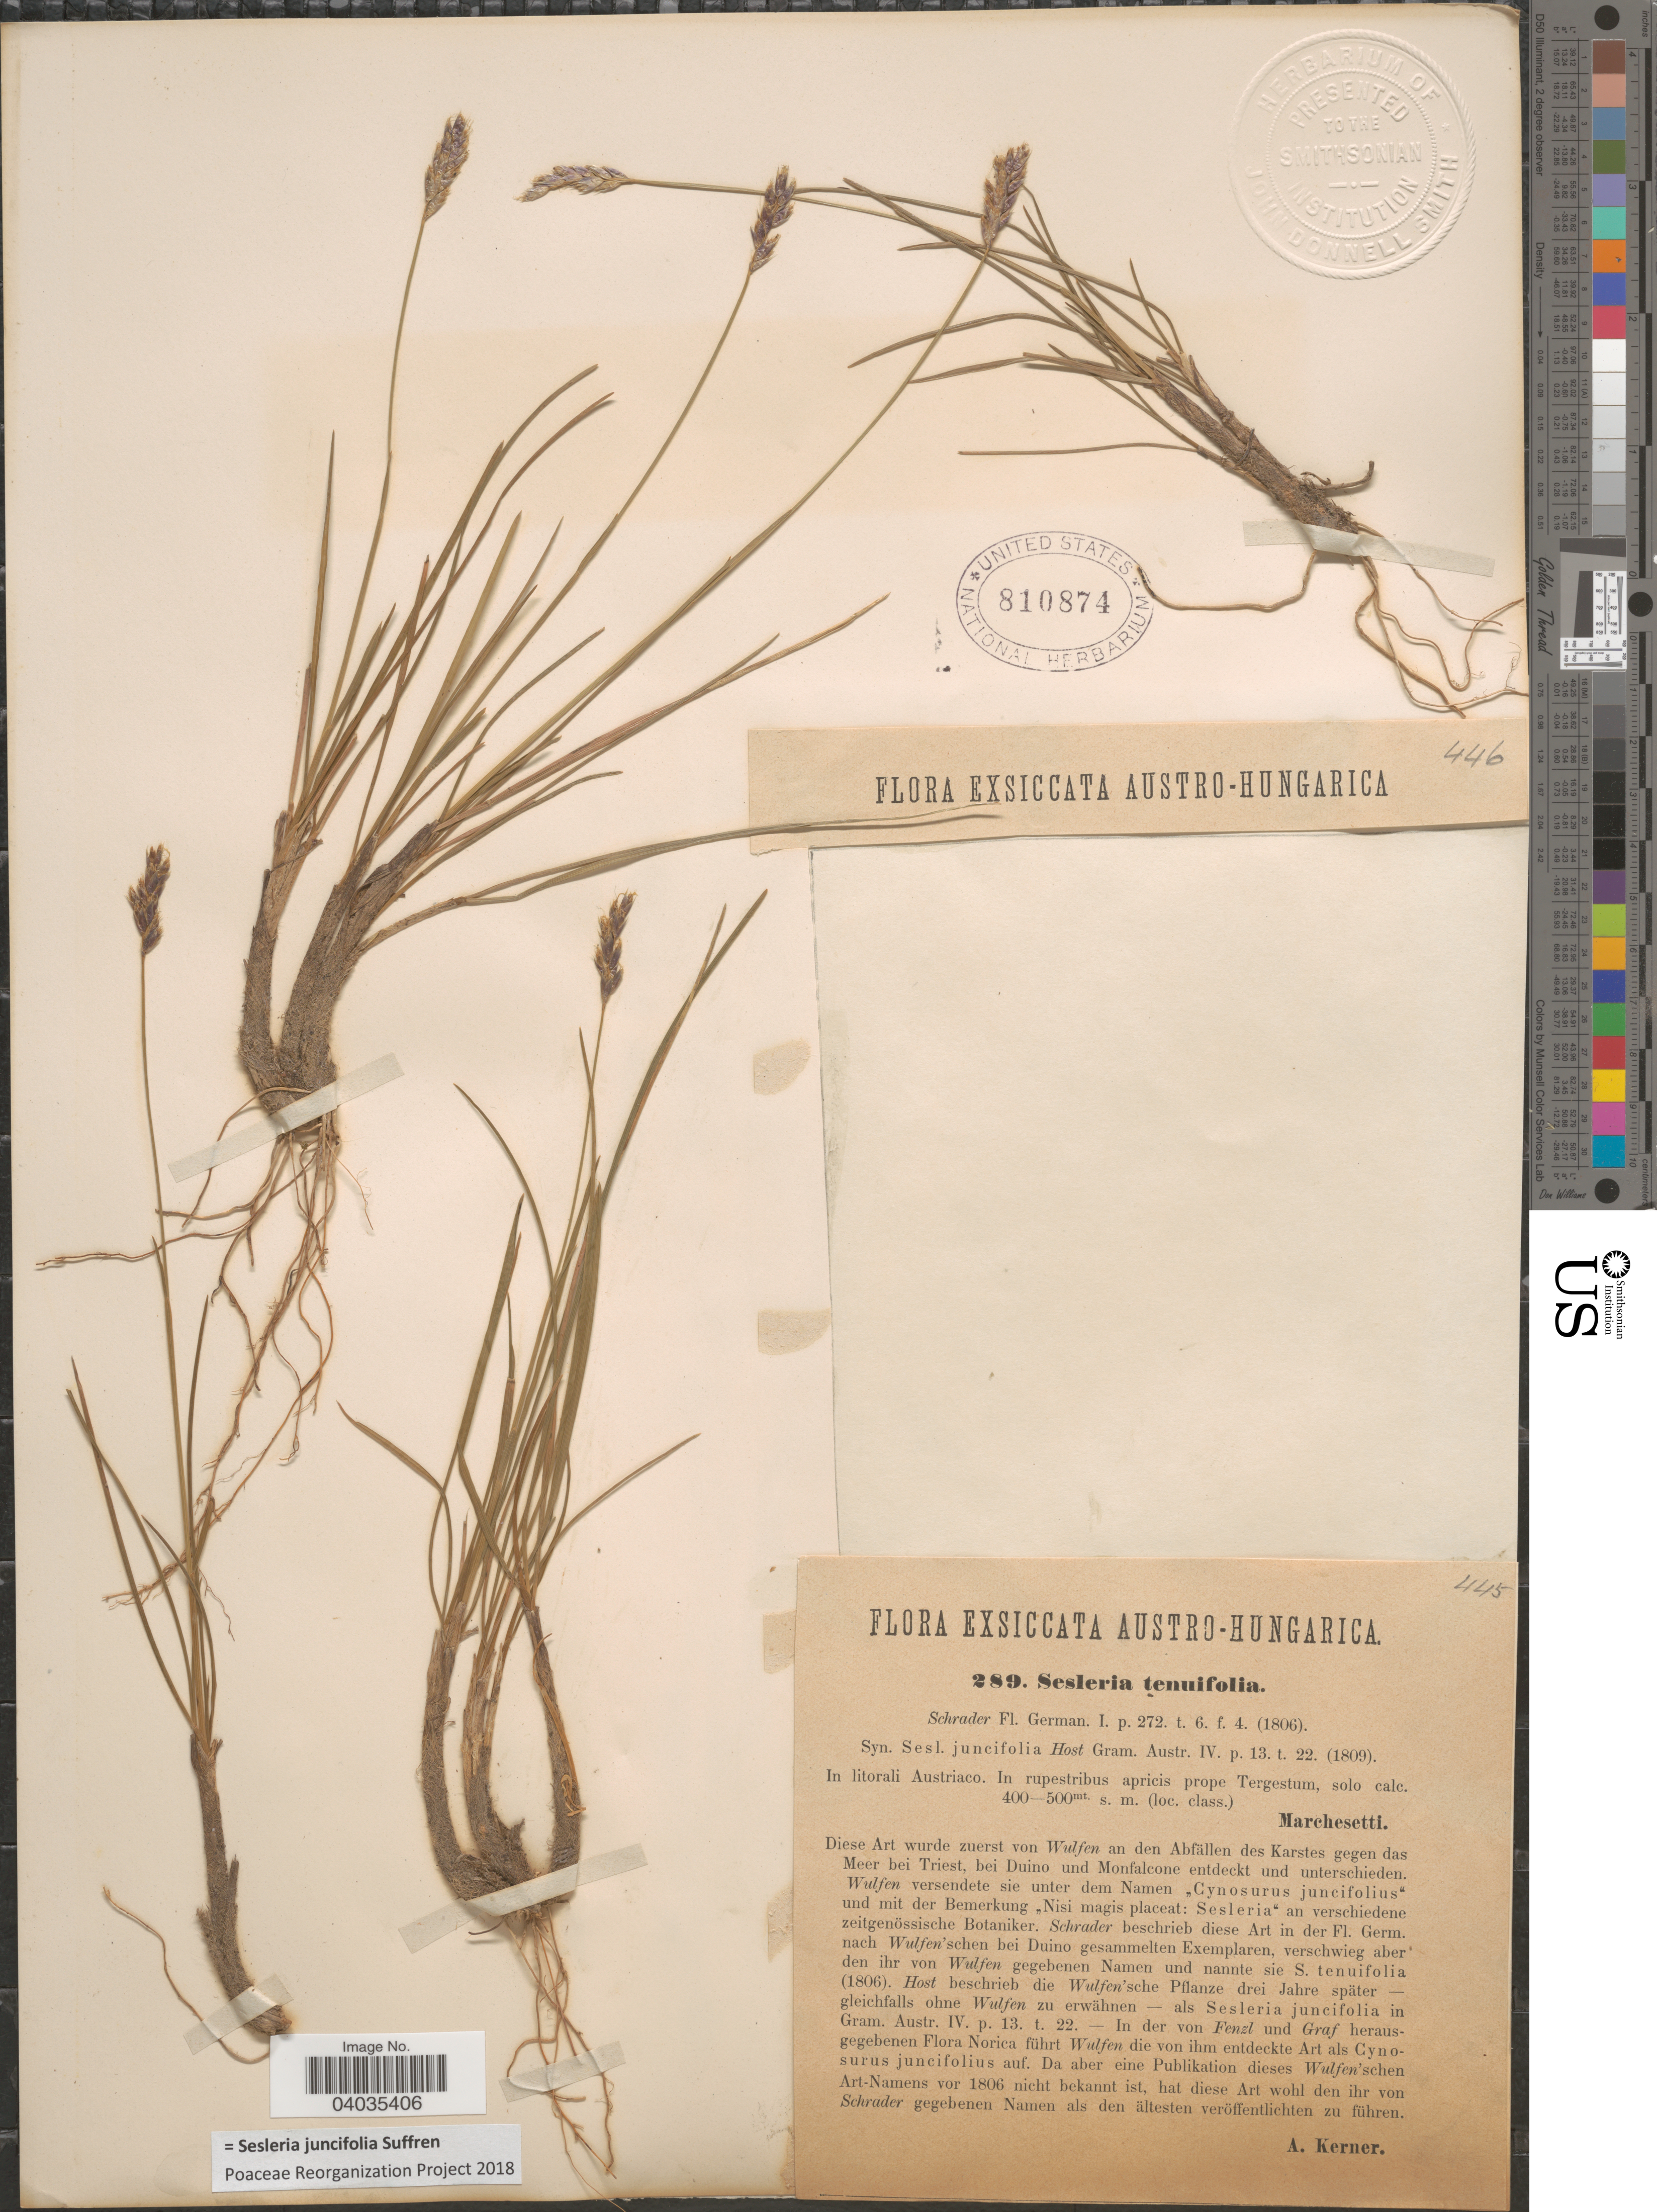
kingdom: Plantae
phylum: Tracheophyta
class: Liliopsida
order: Poales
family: Poaceae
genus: Sesleria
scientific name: Sesleria juncifolia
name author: Suffren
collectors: -. Marchesetti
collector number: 289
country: Italy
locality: Austro-Hungarica. In litorali Austriaco. In rupestribus apricis prope Tergestum, solo calc.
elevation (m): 400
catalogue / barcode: US 810874